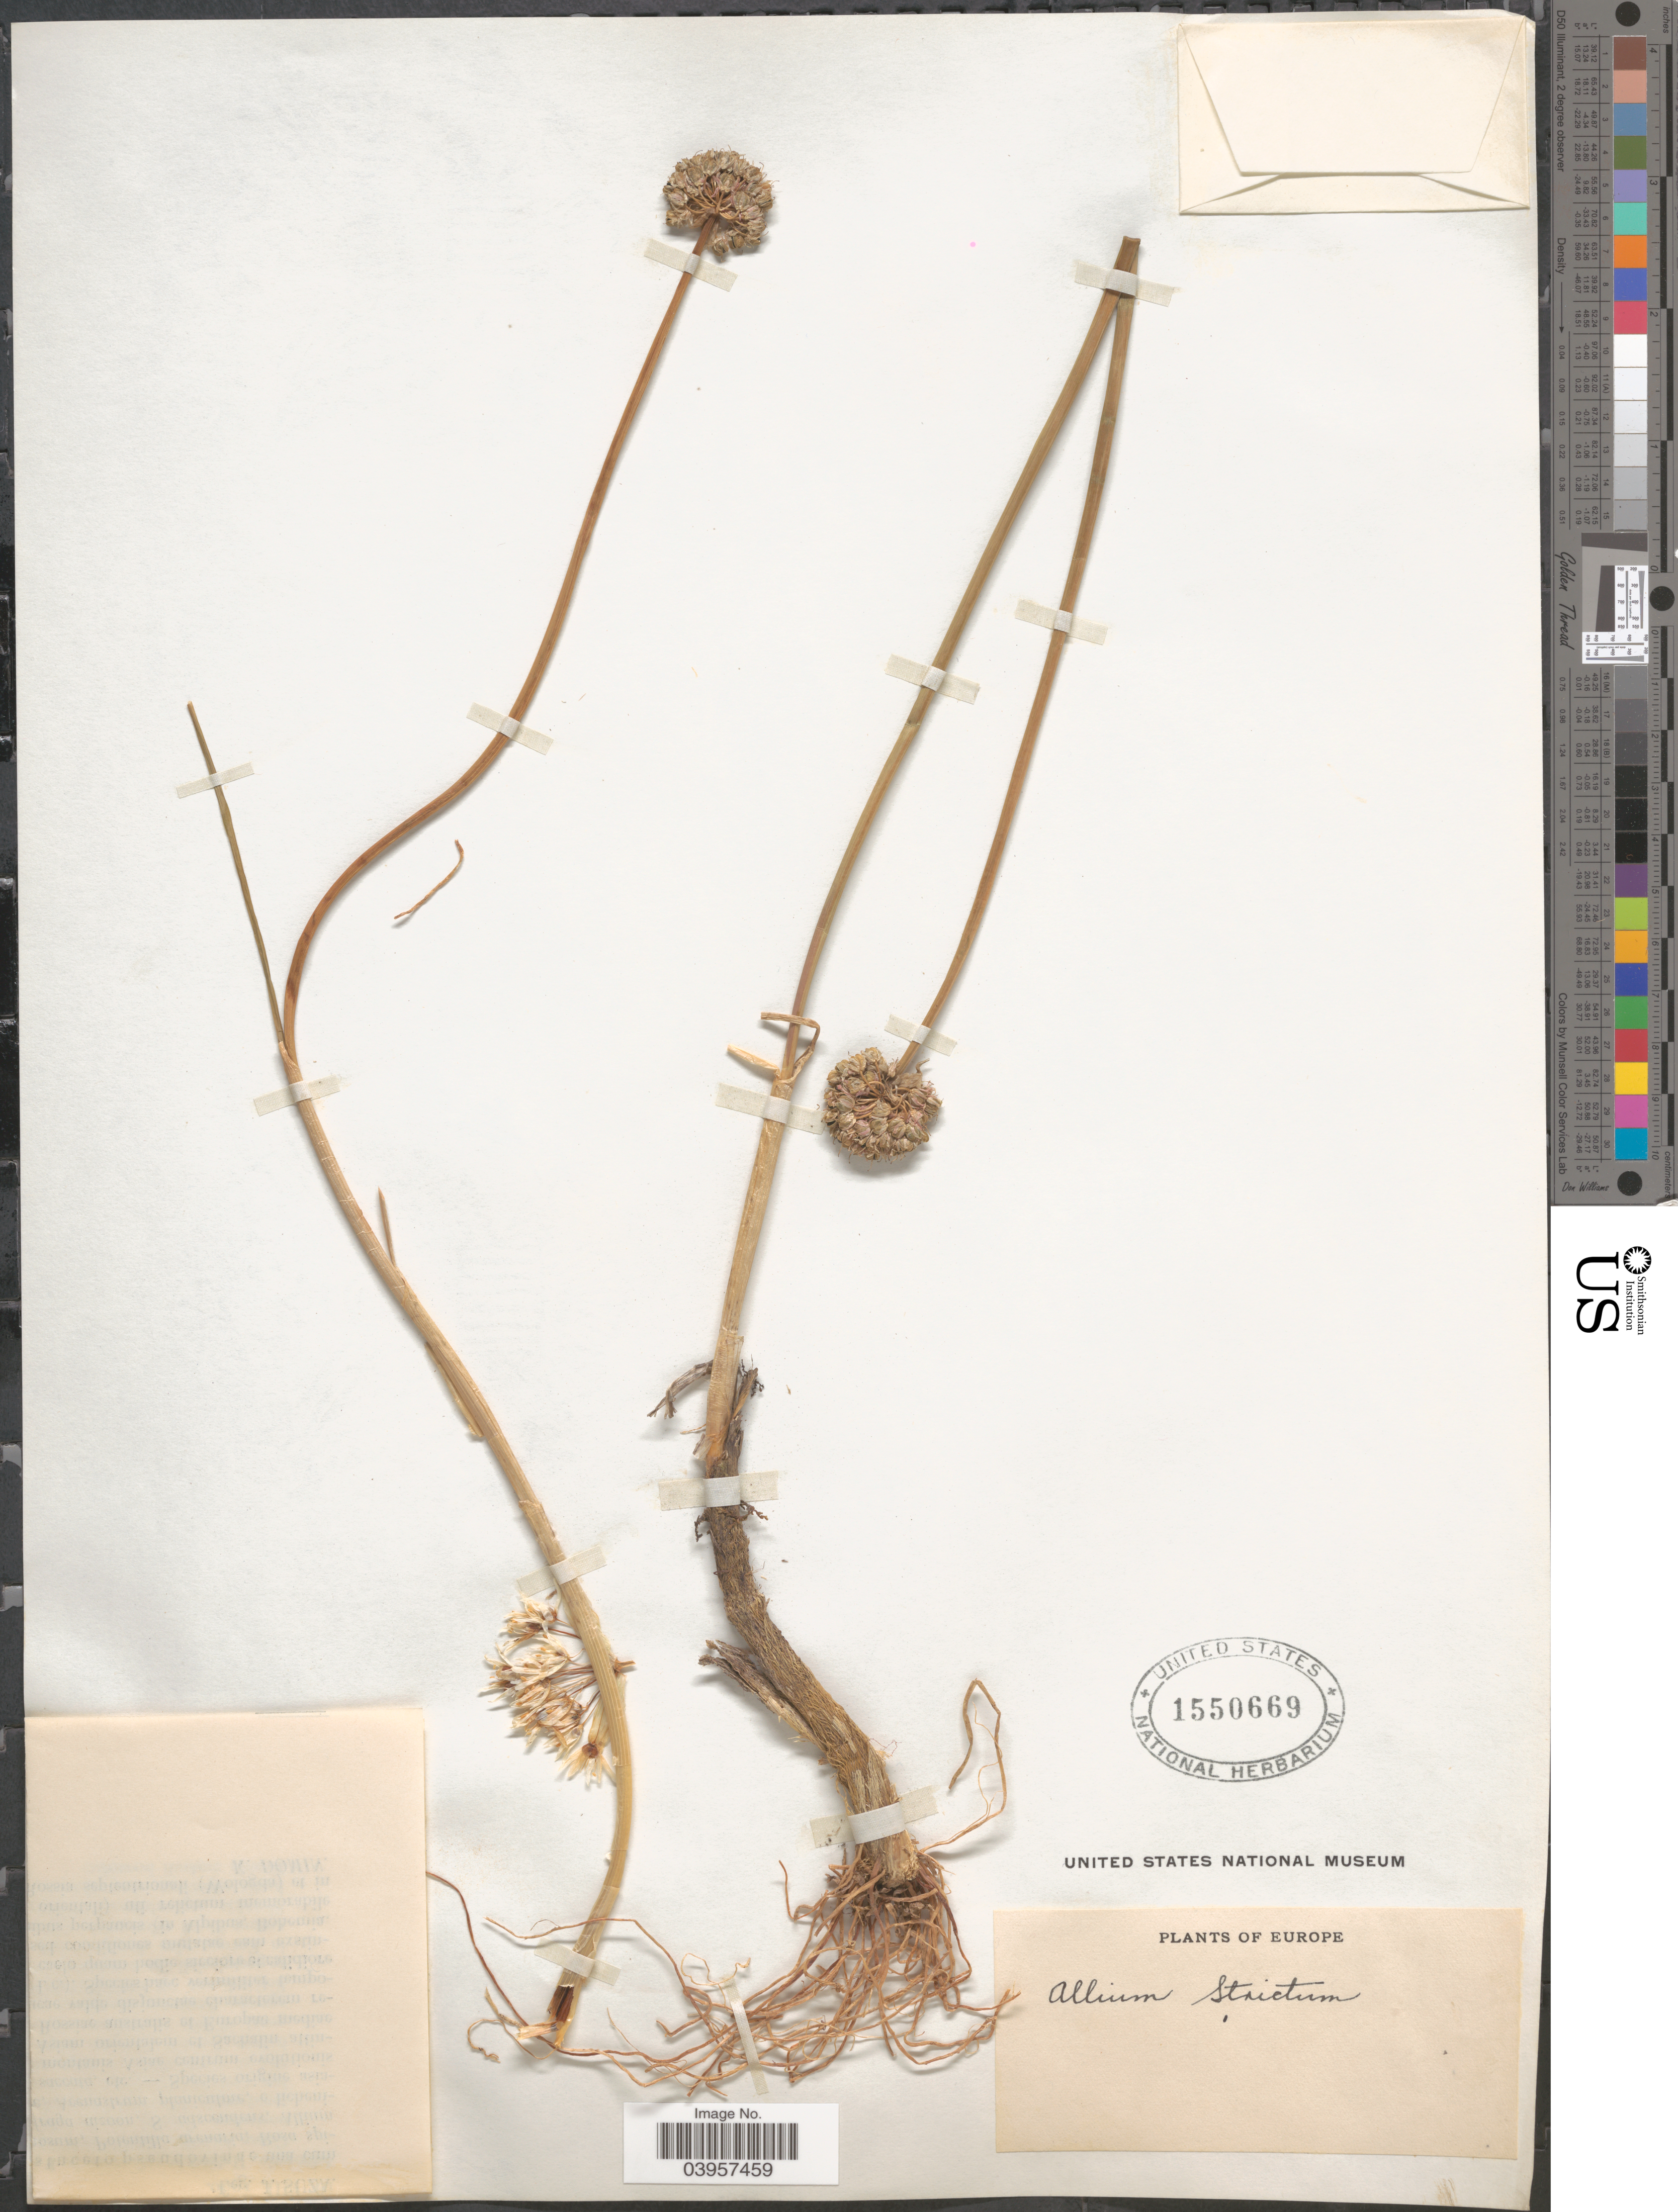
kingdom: Plantae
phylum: Tracheophyta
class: Liliopsida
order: Asparagales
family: Amaryllidaceae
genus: Allium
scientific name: Allium strictum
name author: Schrad.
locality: Europe.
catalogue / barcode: US 1550669